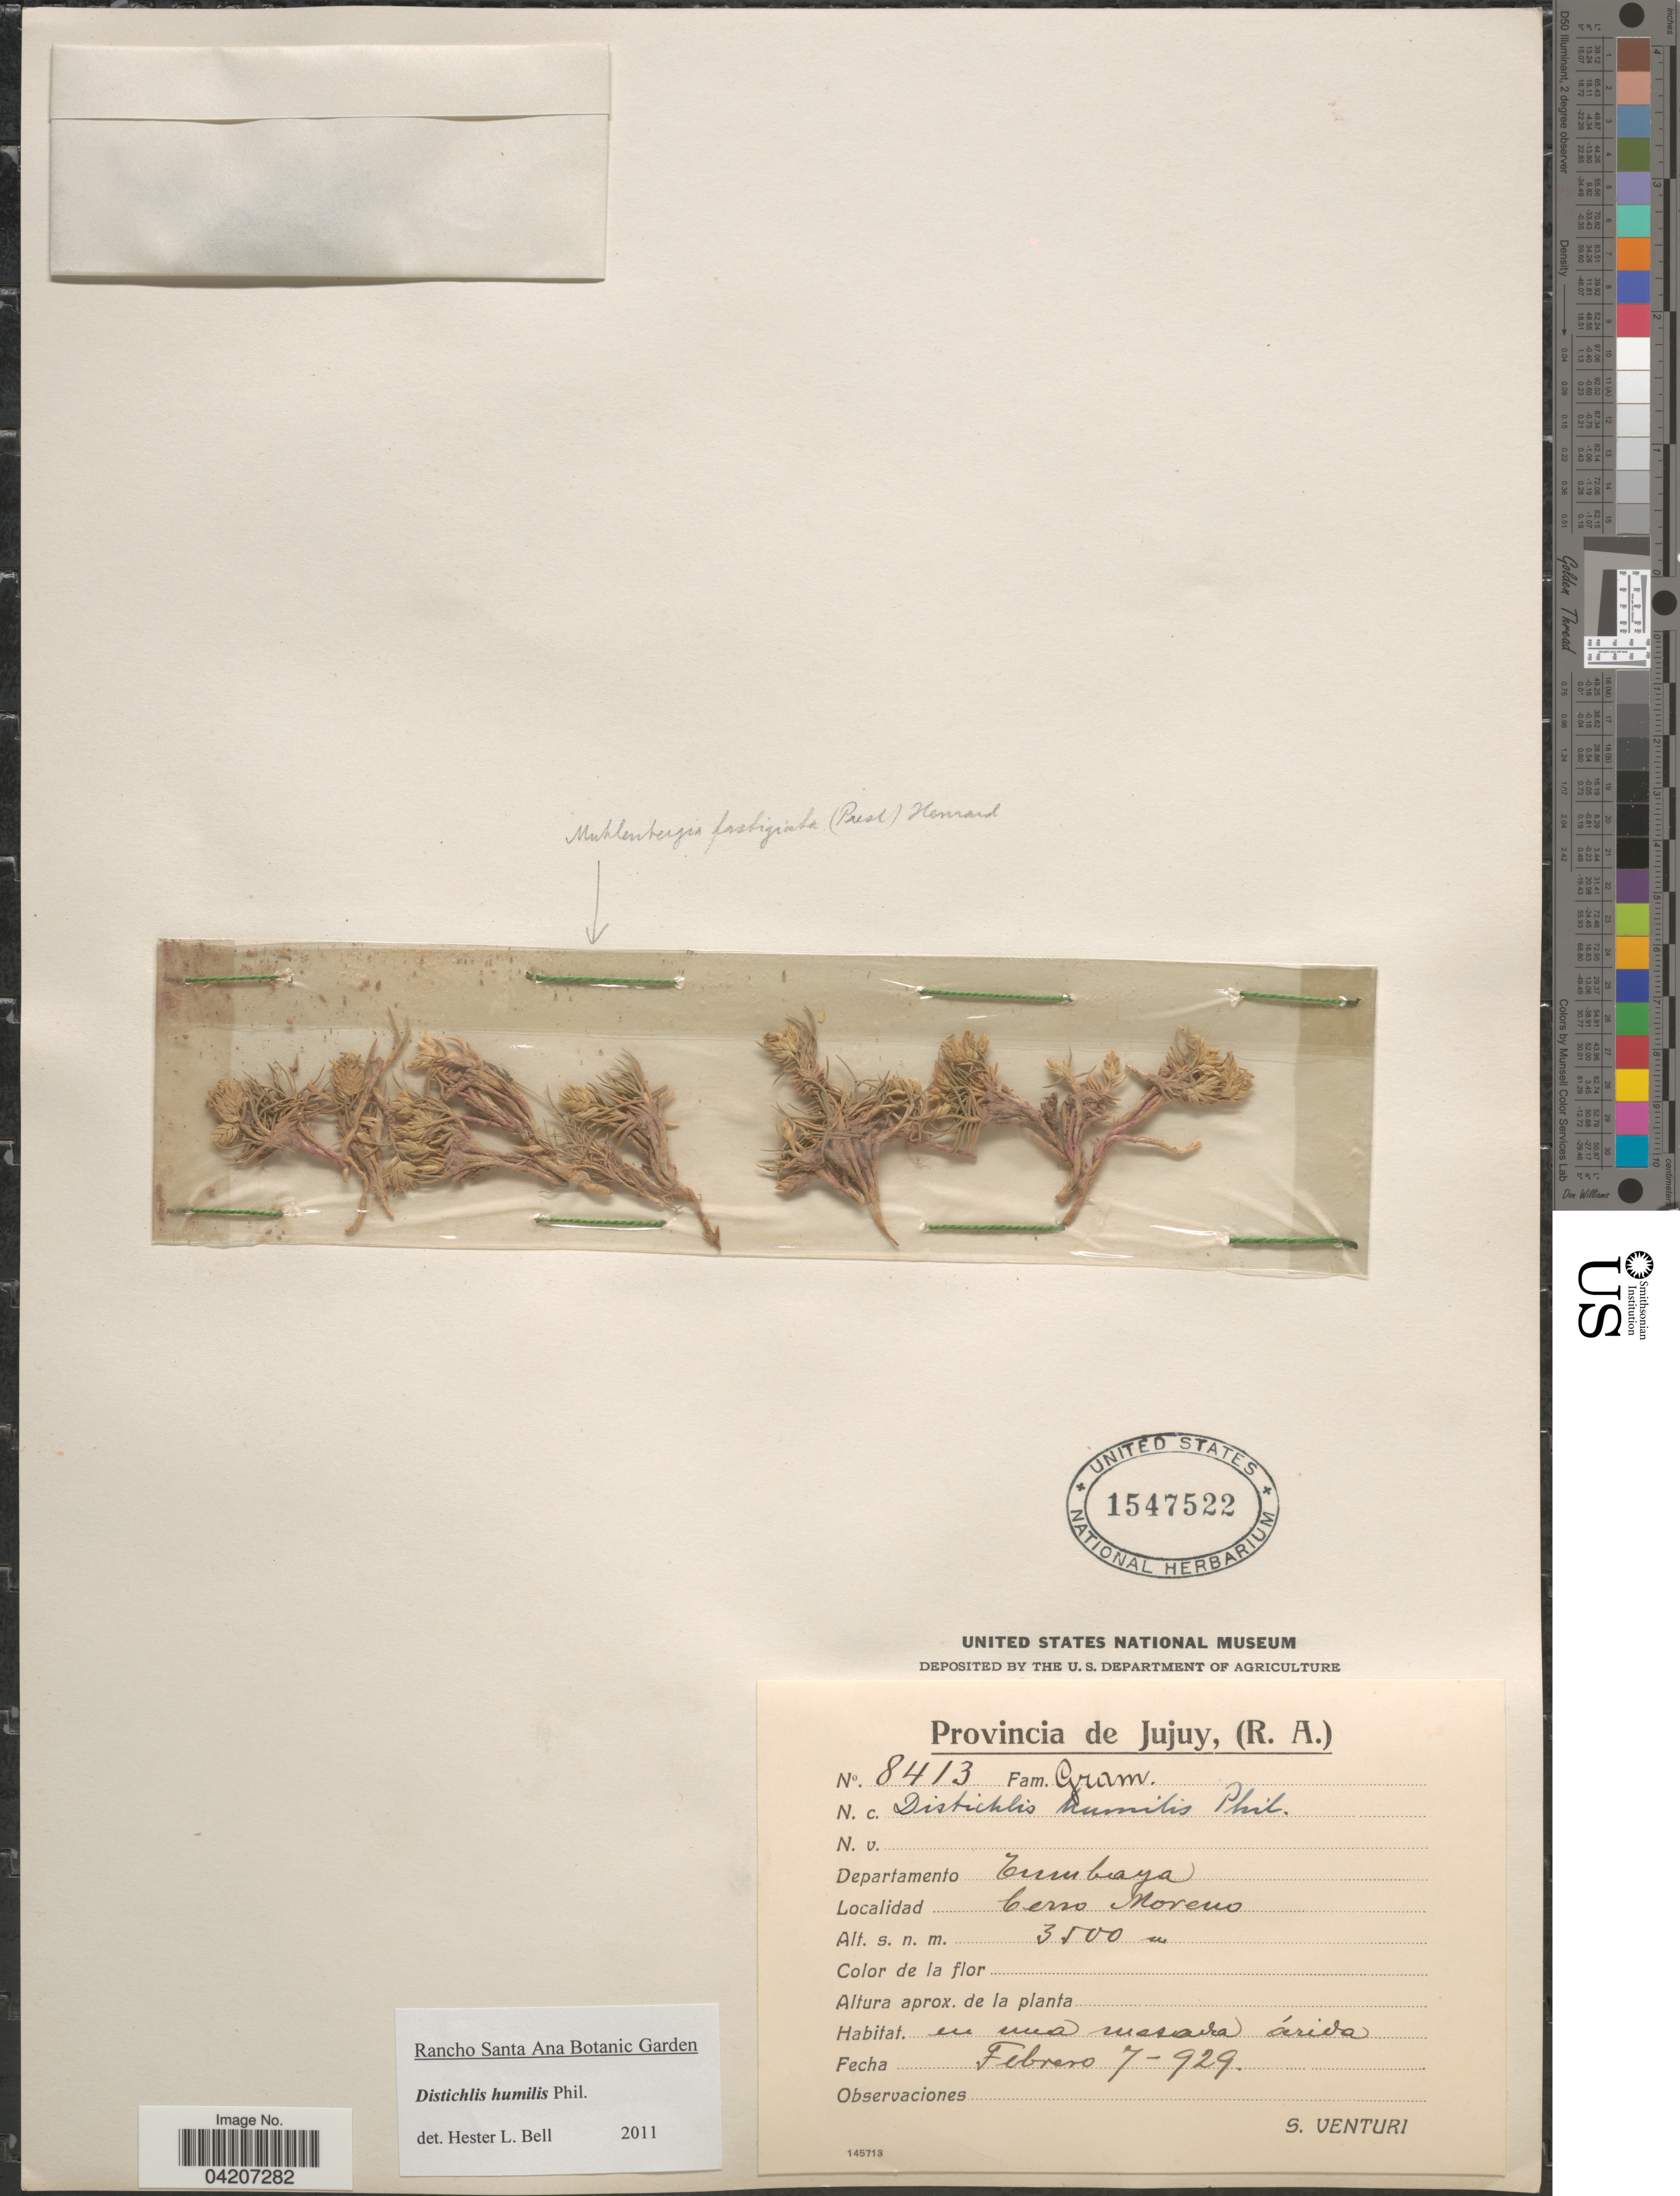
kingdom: Plantae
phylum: Tracheophyta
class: Liliopsida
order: Poales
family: Poaceae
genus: Distichlis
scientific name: Distichlis humilis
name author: Phil.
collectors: S. Venturi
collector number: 8413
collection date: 1929-02-07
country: Argentina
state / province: Jujuy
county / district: Cumbaya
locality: Cerro Moreno.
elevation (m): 3500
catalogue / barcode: US 1547522